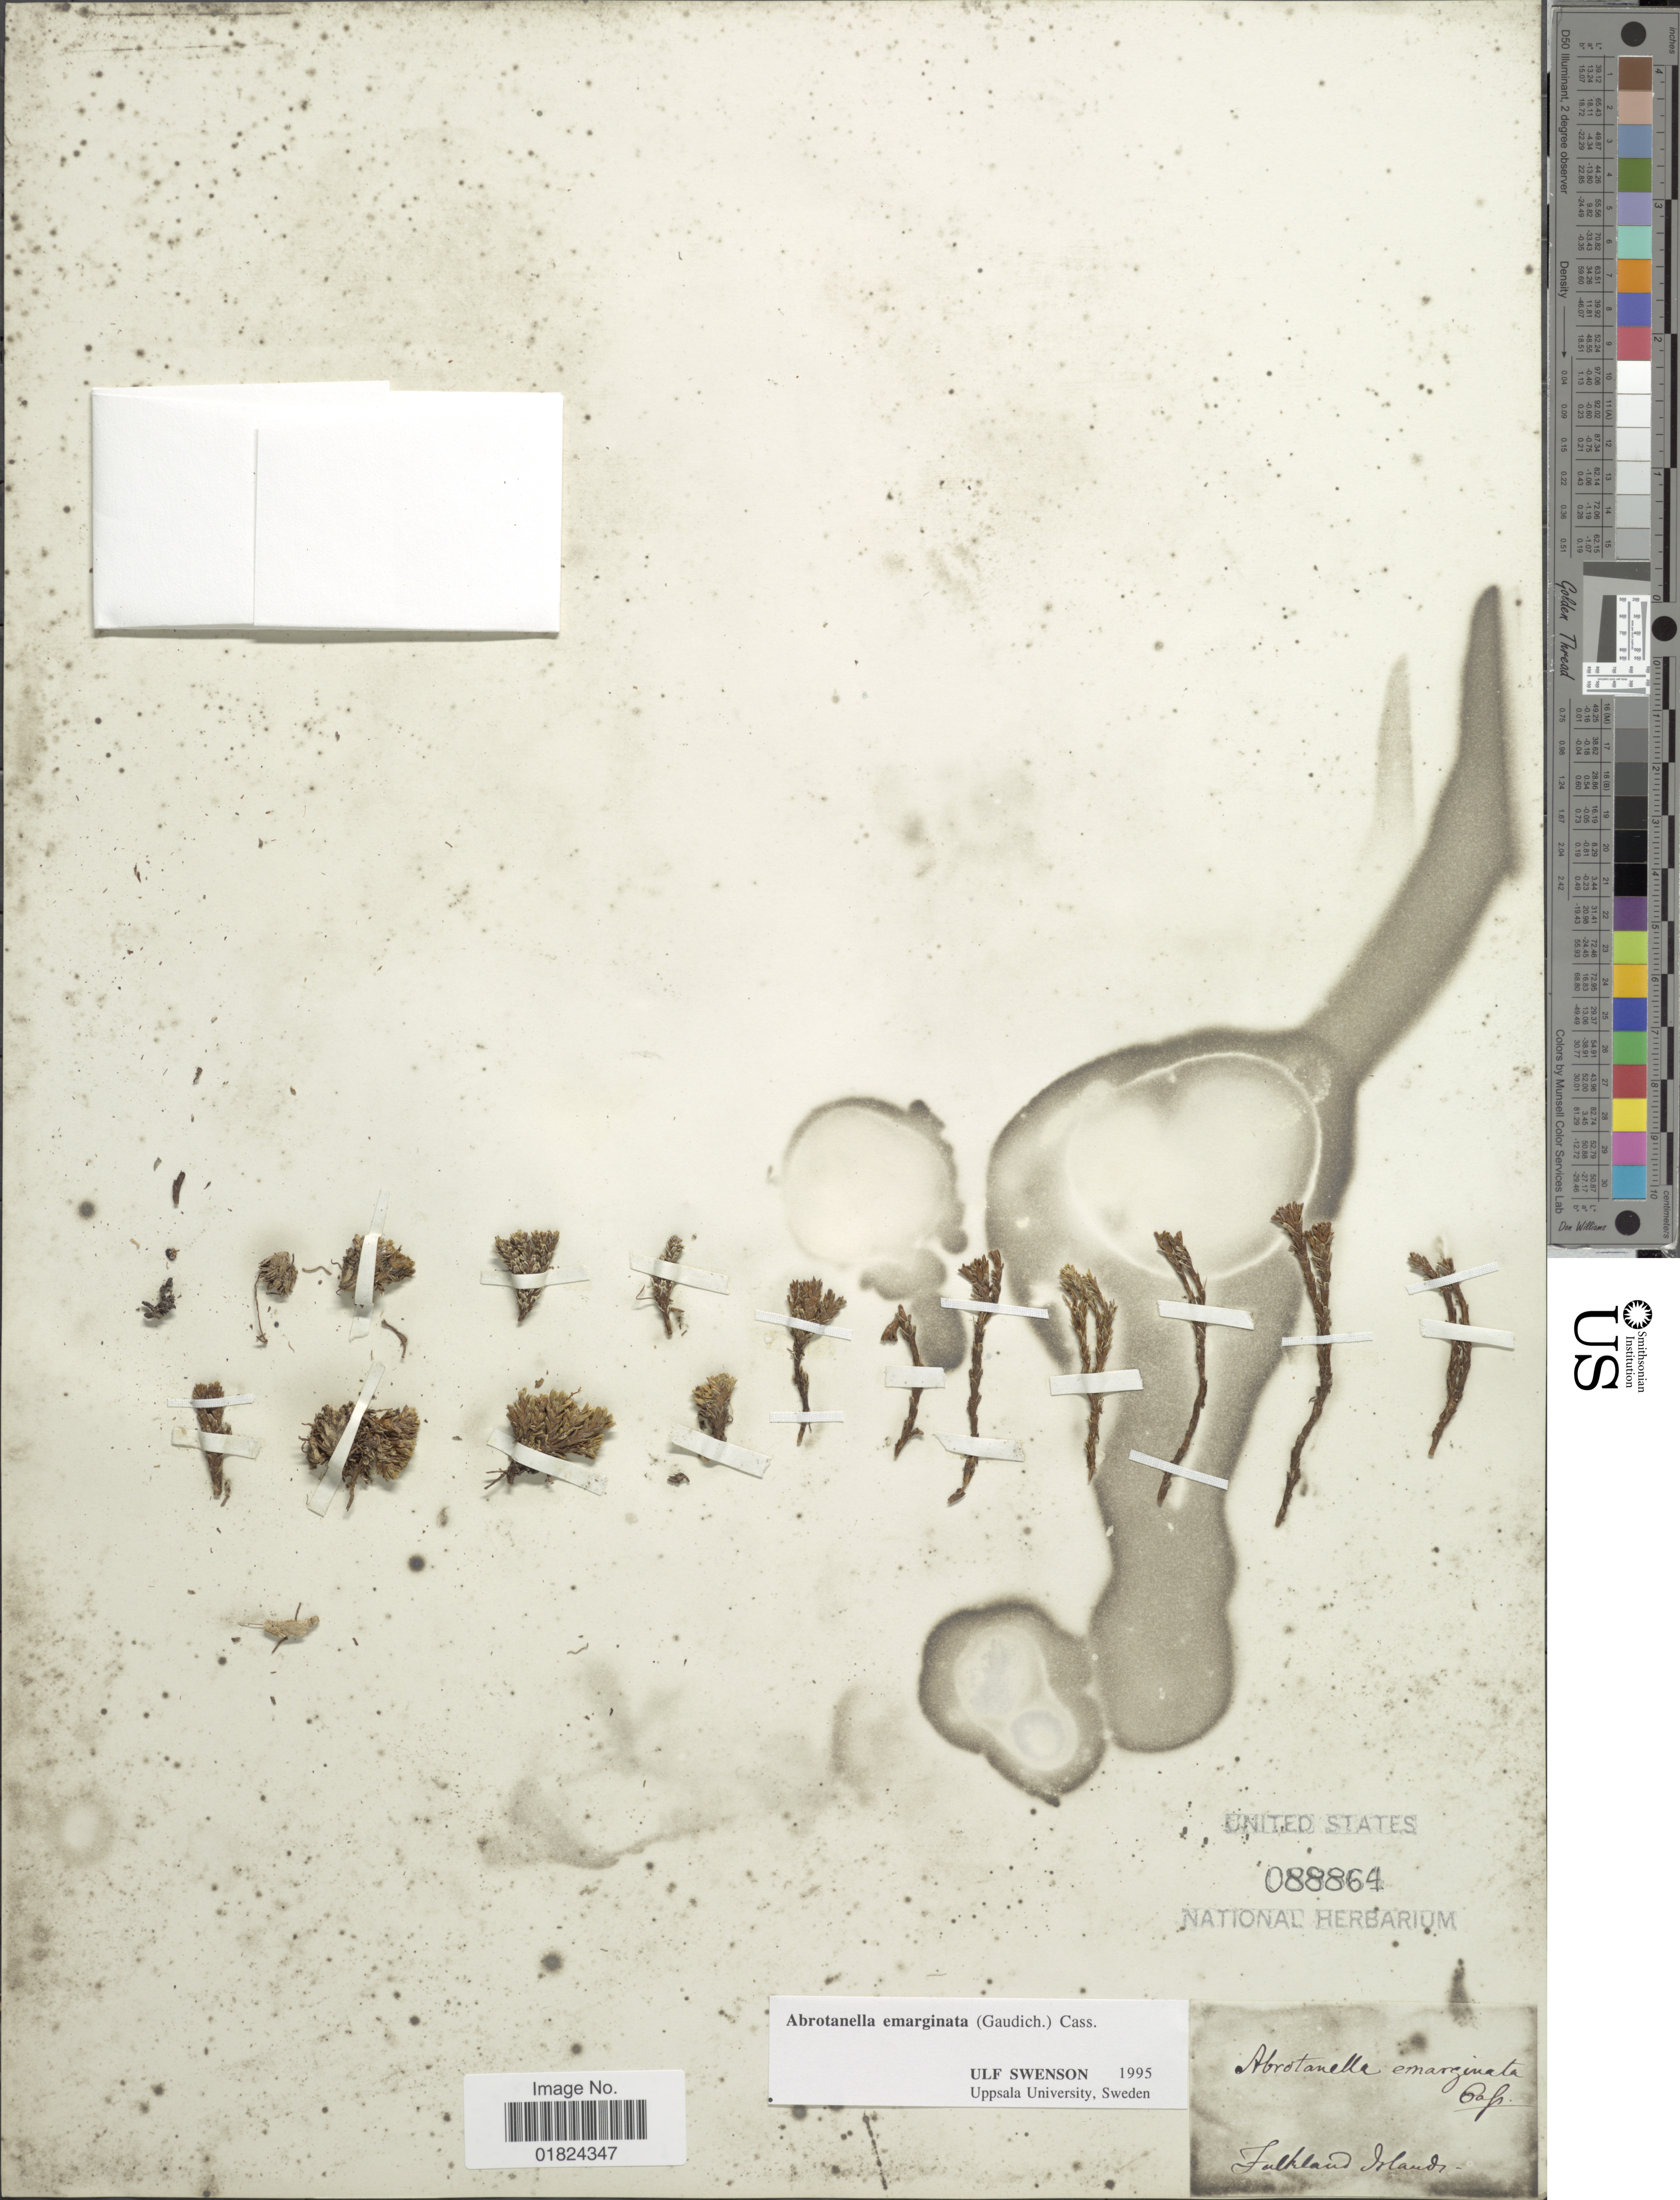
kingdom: Plantae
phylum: Tracheophyta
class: Magnoliopsida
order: Asterales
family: Asteraceae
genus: Abrotanella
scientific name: Abrotanella emarginata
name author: (Cass. ex Gaudich.) Cass.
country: Falkland Islands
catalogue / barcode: US 88864